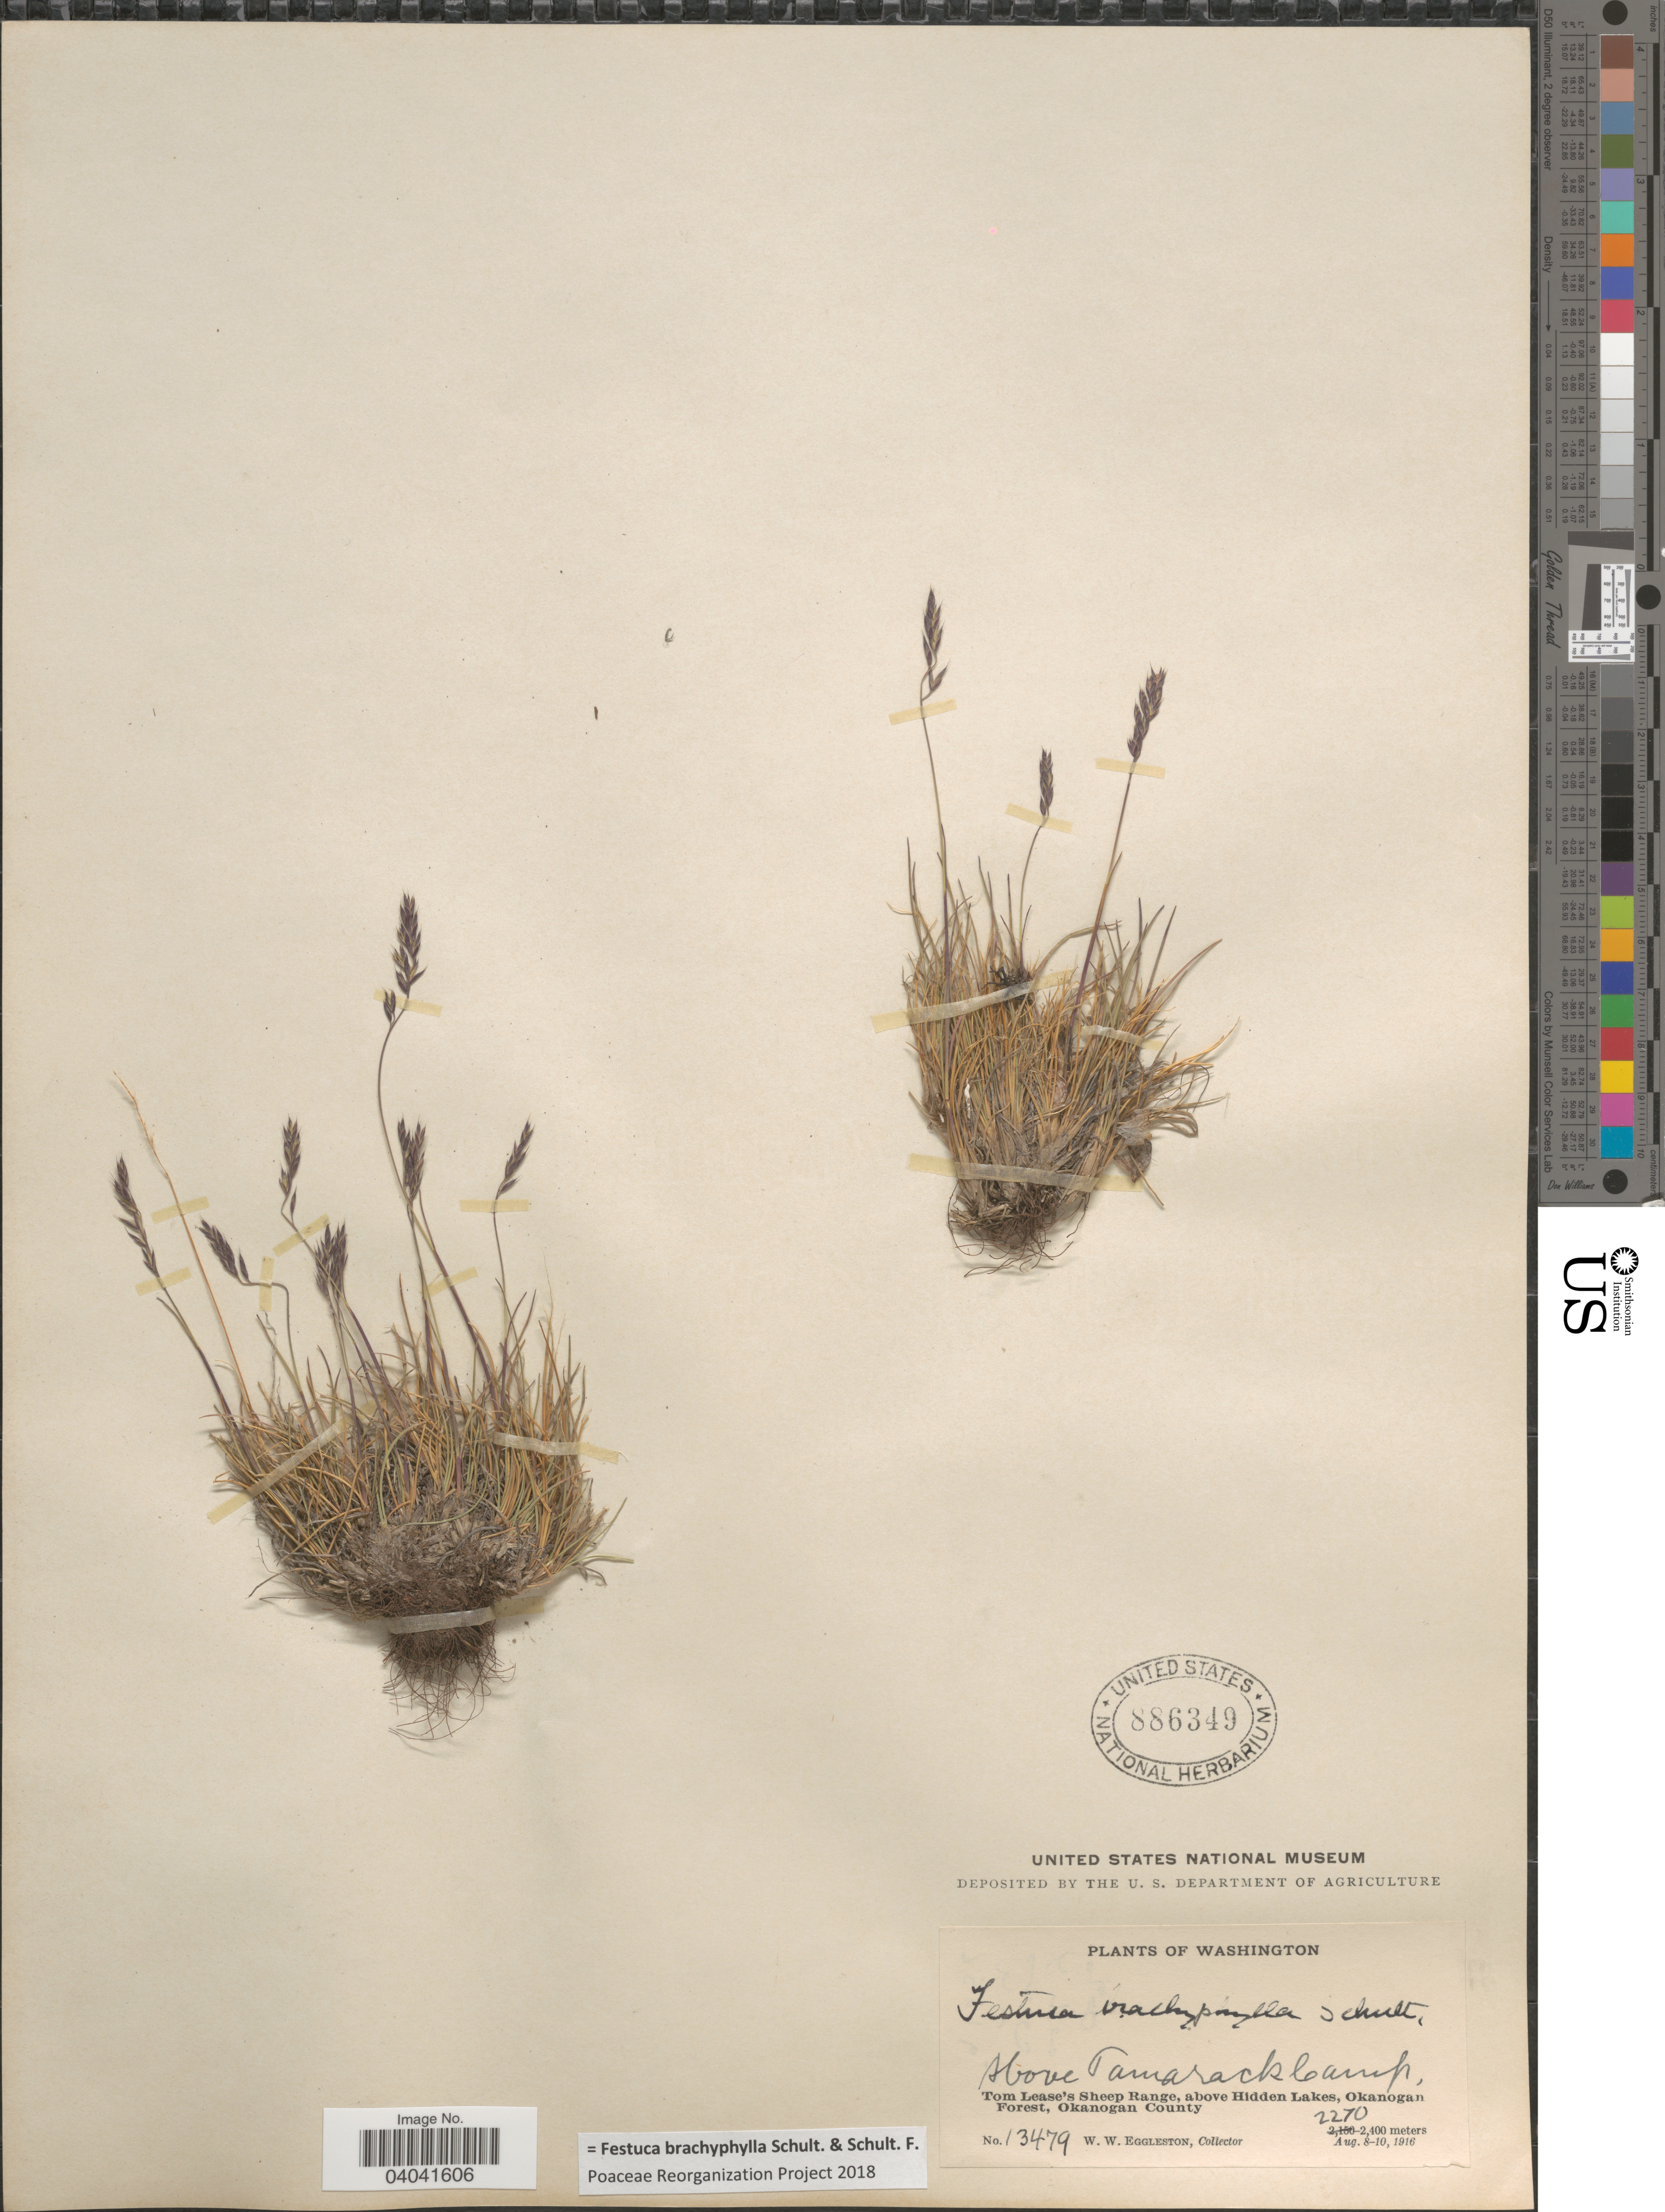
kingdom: Plantae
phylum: Tracheophyta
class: Liliopsida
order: Poales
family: Poaceae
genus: Festuca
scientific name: Festuca brachyphylla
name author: Schult. & Schult. f.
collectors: W. W. Eggleston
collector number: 13479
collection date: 1916-08-08/1916-08-10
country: United States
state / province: Washington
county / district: Okanogan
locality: Above Tamarack Camp. Tom Lease's Sheep Range, above Hidden Lakes, Okanogan Forest, Okanogan County.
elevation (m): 2270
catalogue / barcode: US 886349